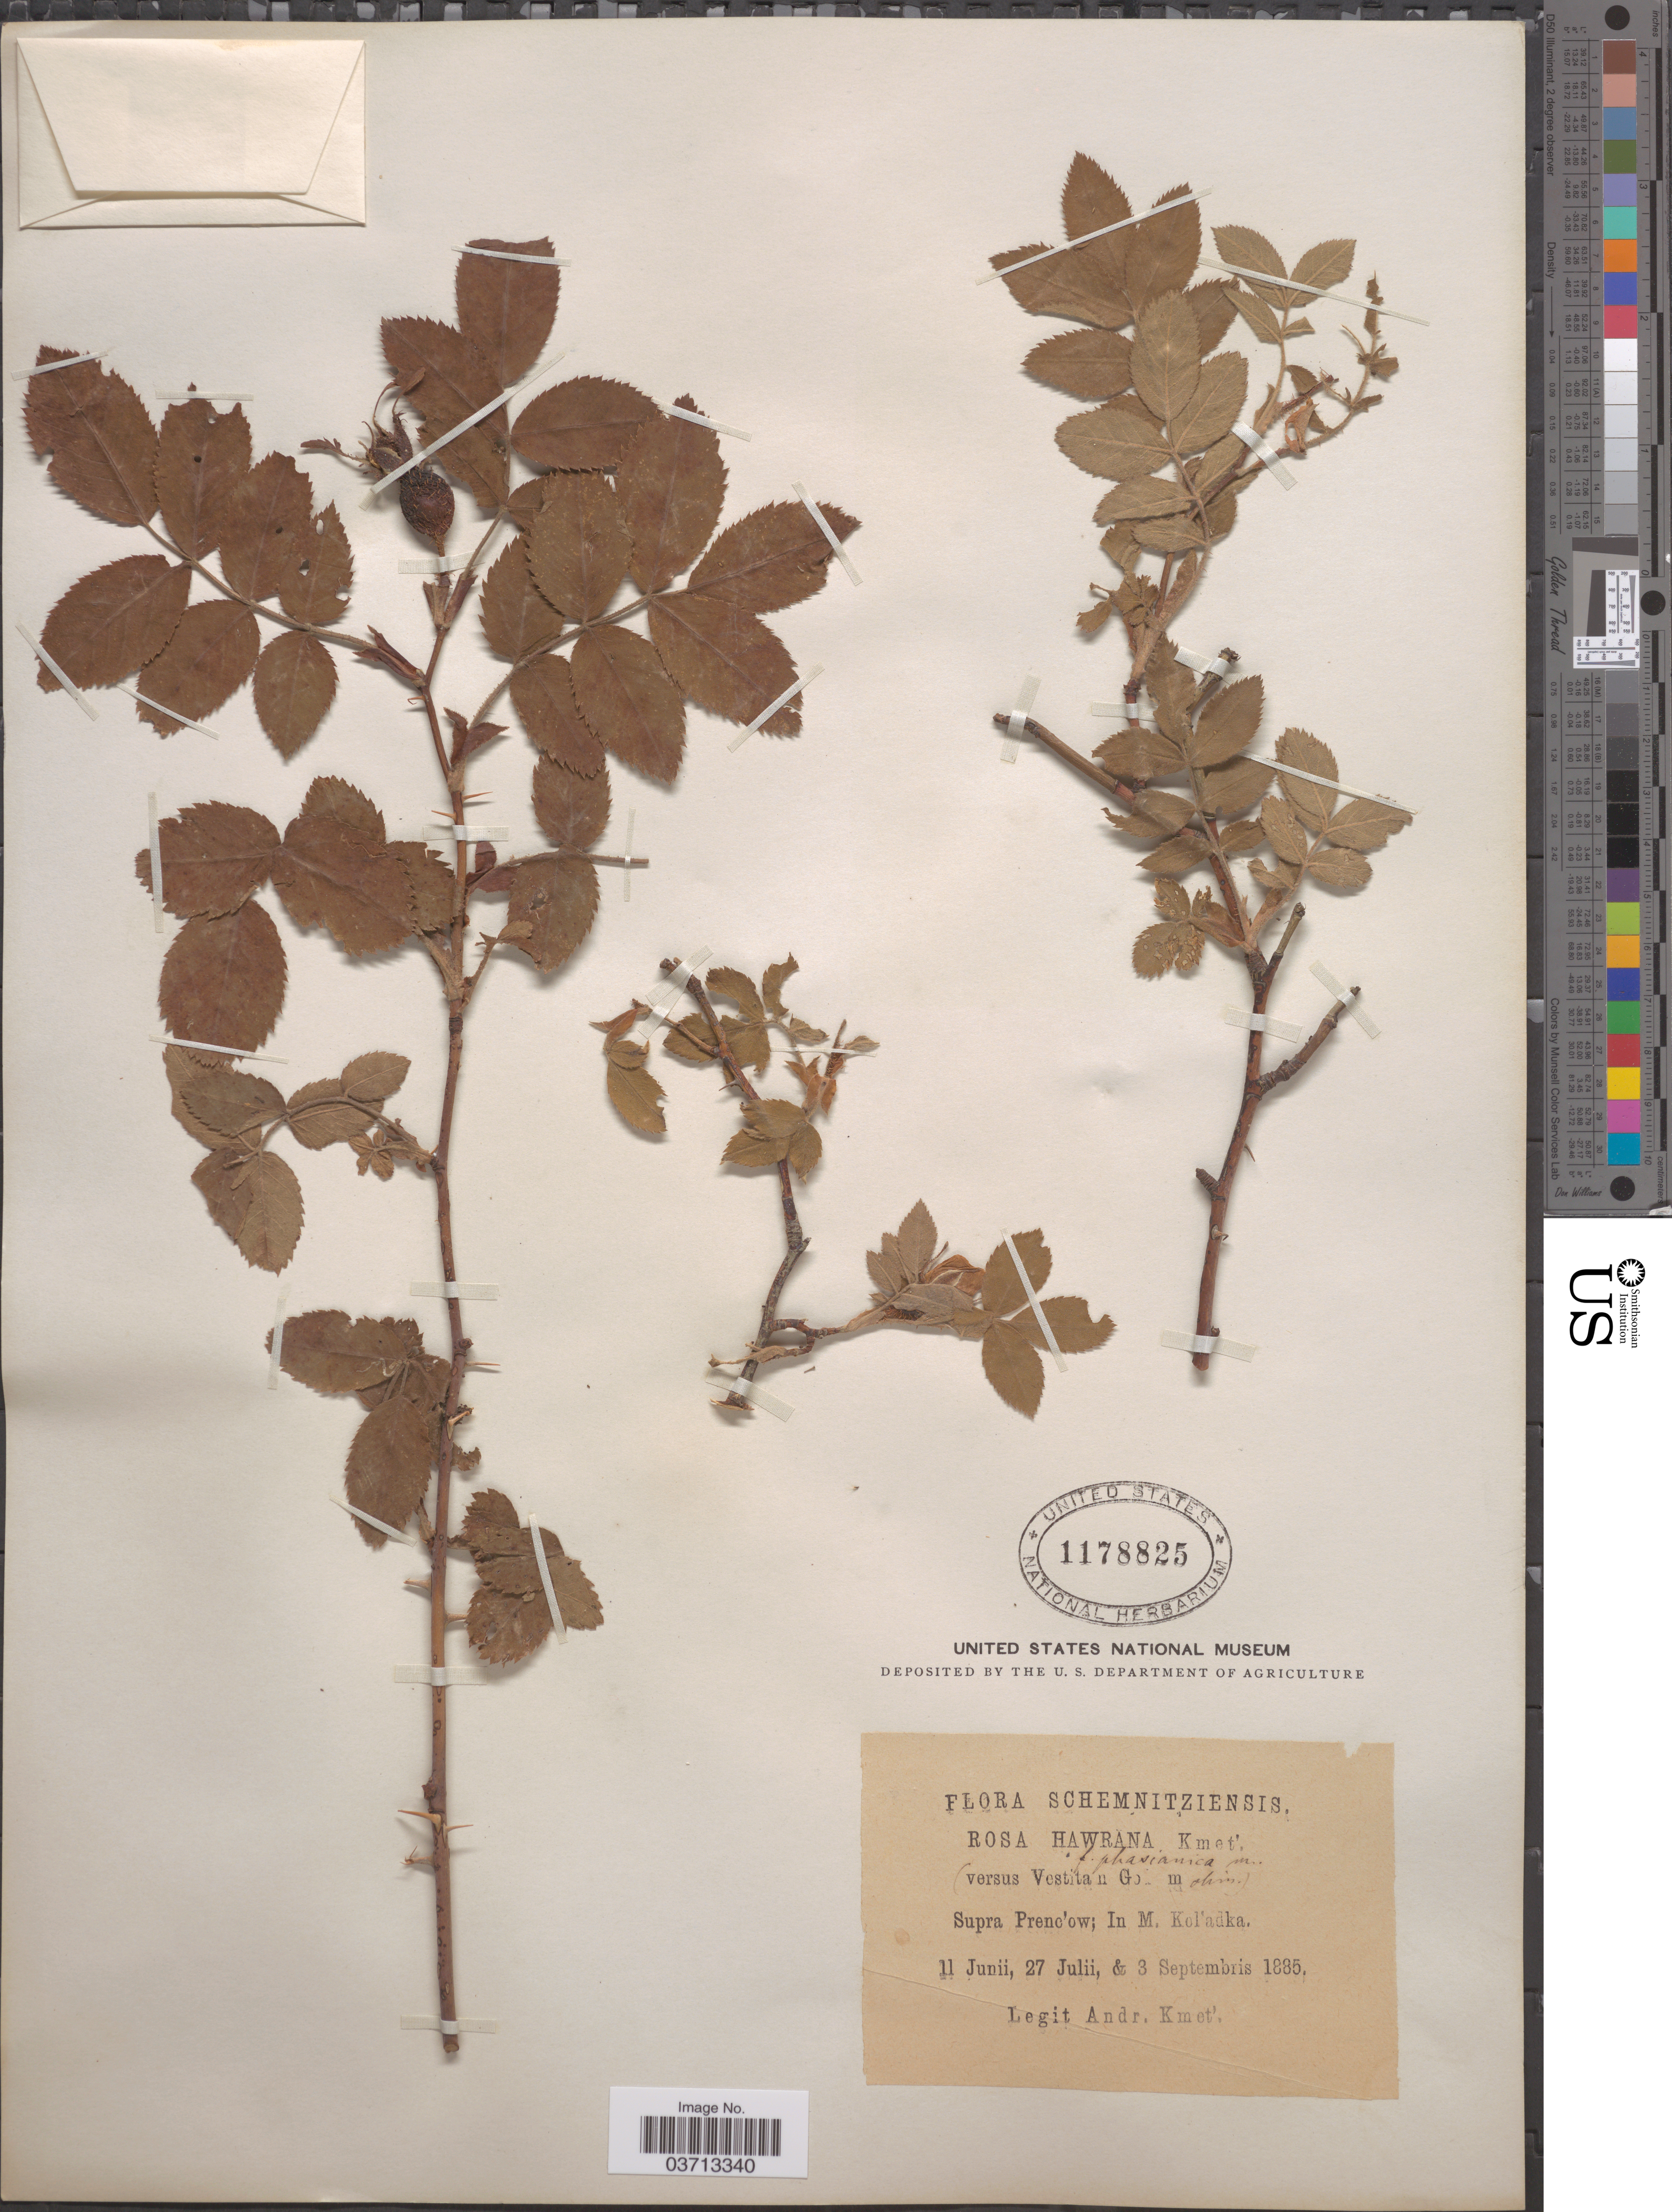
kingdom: Plantae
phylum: Tracheophyta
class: Magnoliopsida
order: Rosales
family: Rosaceae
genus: Rosa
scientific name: Rosa hawrana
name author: Kmet ex A. Kern.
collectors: A. Kmet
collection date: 1885-06-11/1885-09-03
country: Slovakia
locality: Schemnitziensis. Supra Prenc'ow; In M. Kel'adka.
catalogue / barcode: US 1178825